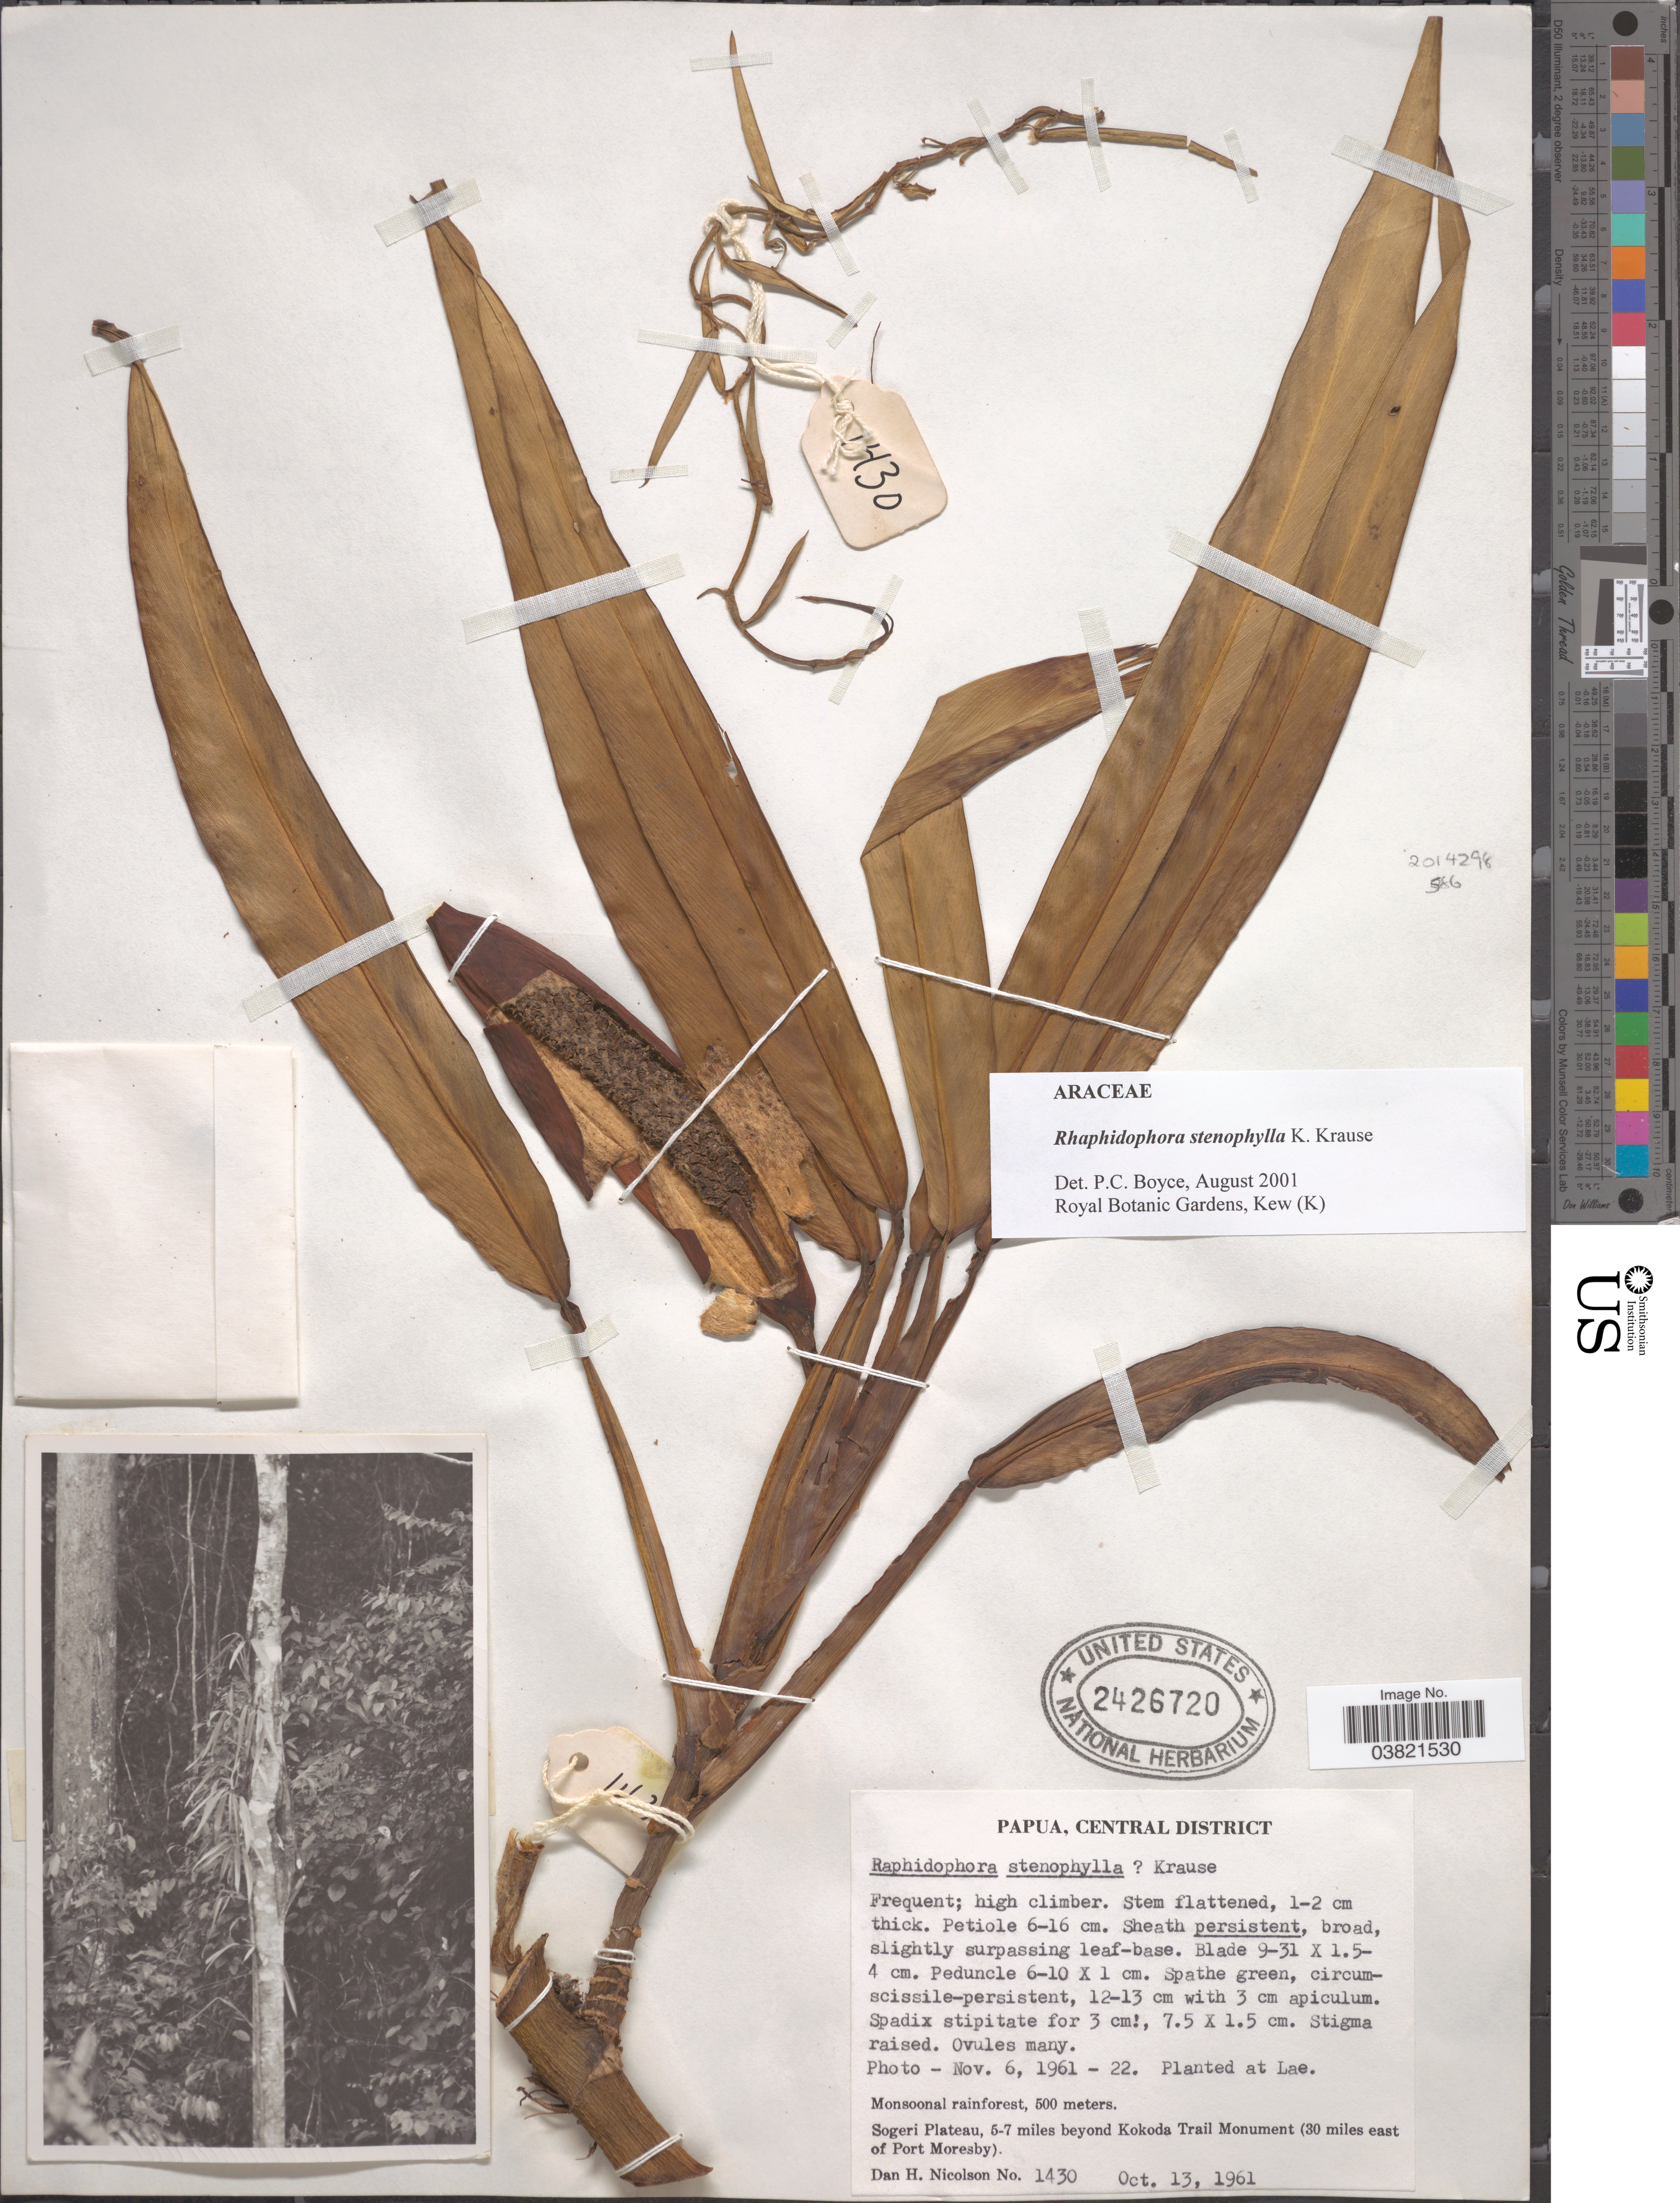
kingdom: Plantae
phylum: Tracheophyta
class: Liliopsida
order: Alismatales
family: Araceae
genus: Rhaphidophora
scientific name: Rhaphidophora stenophylla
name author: K. Krause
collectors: D. H. Nicolson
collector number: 1430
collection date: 1961-10-13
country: Papua New Guinea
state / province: Central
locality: Papua, Central District. Monsoonal rainforest. Sogeri Plateau, 5-7 miles beyond Kokoda Trail Monument (30 miles east of Port Moresby).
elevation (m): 500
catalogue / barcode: US 2426720